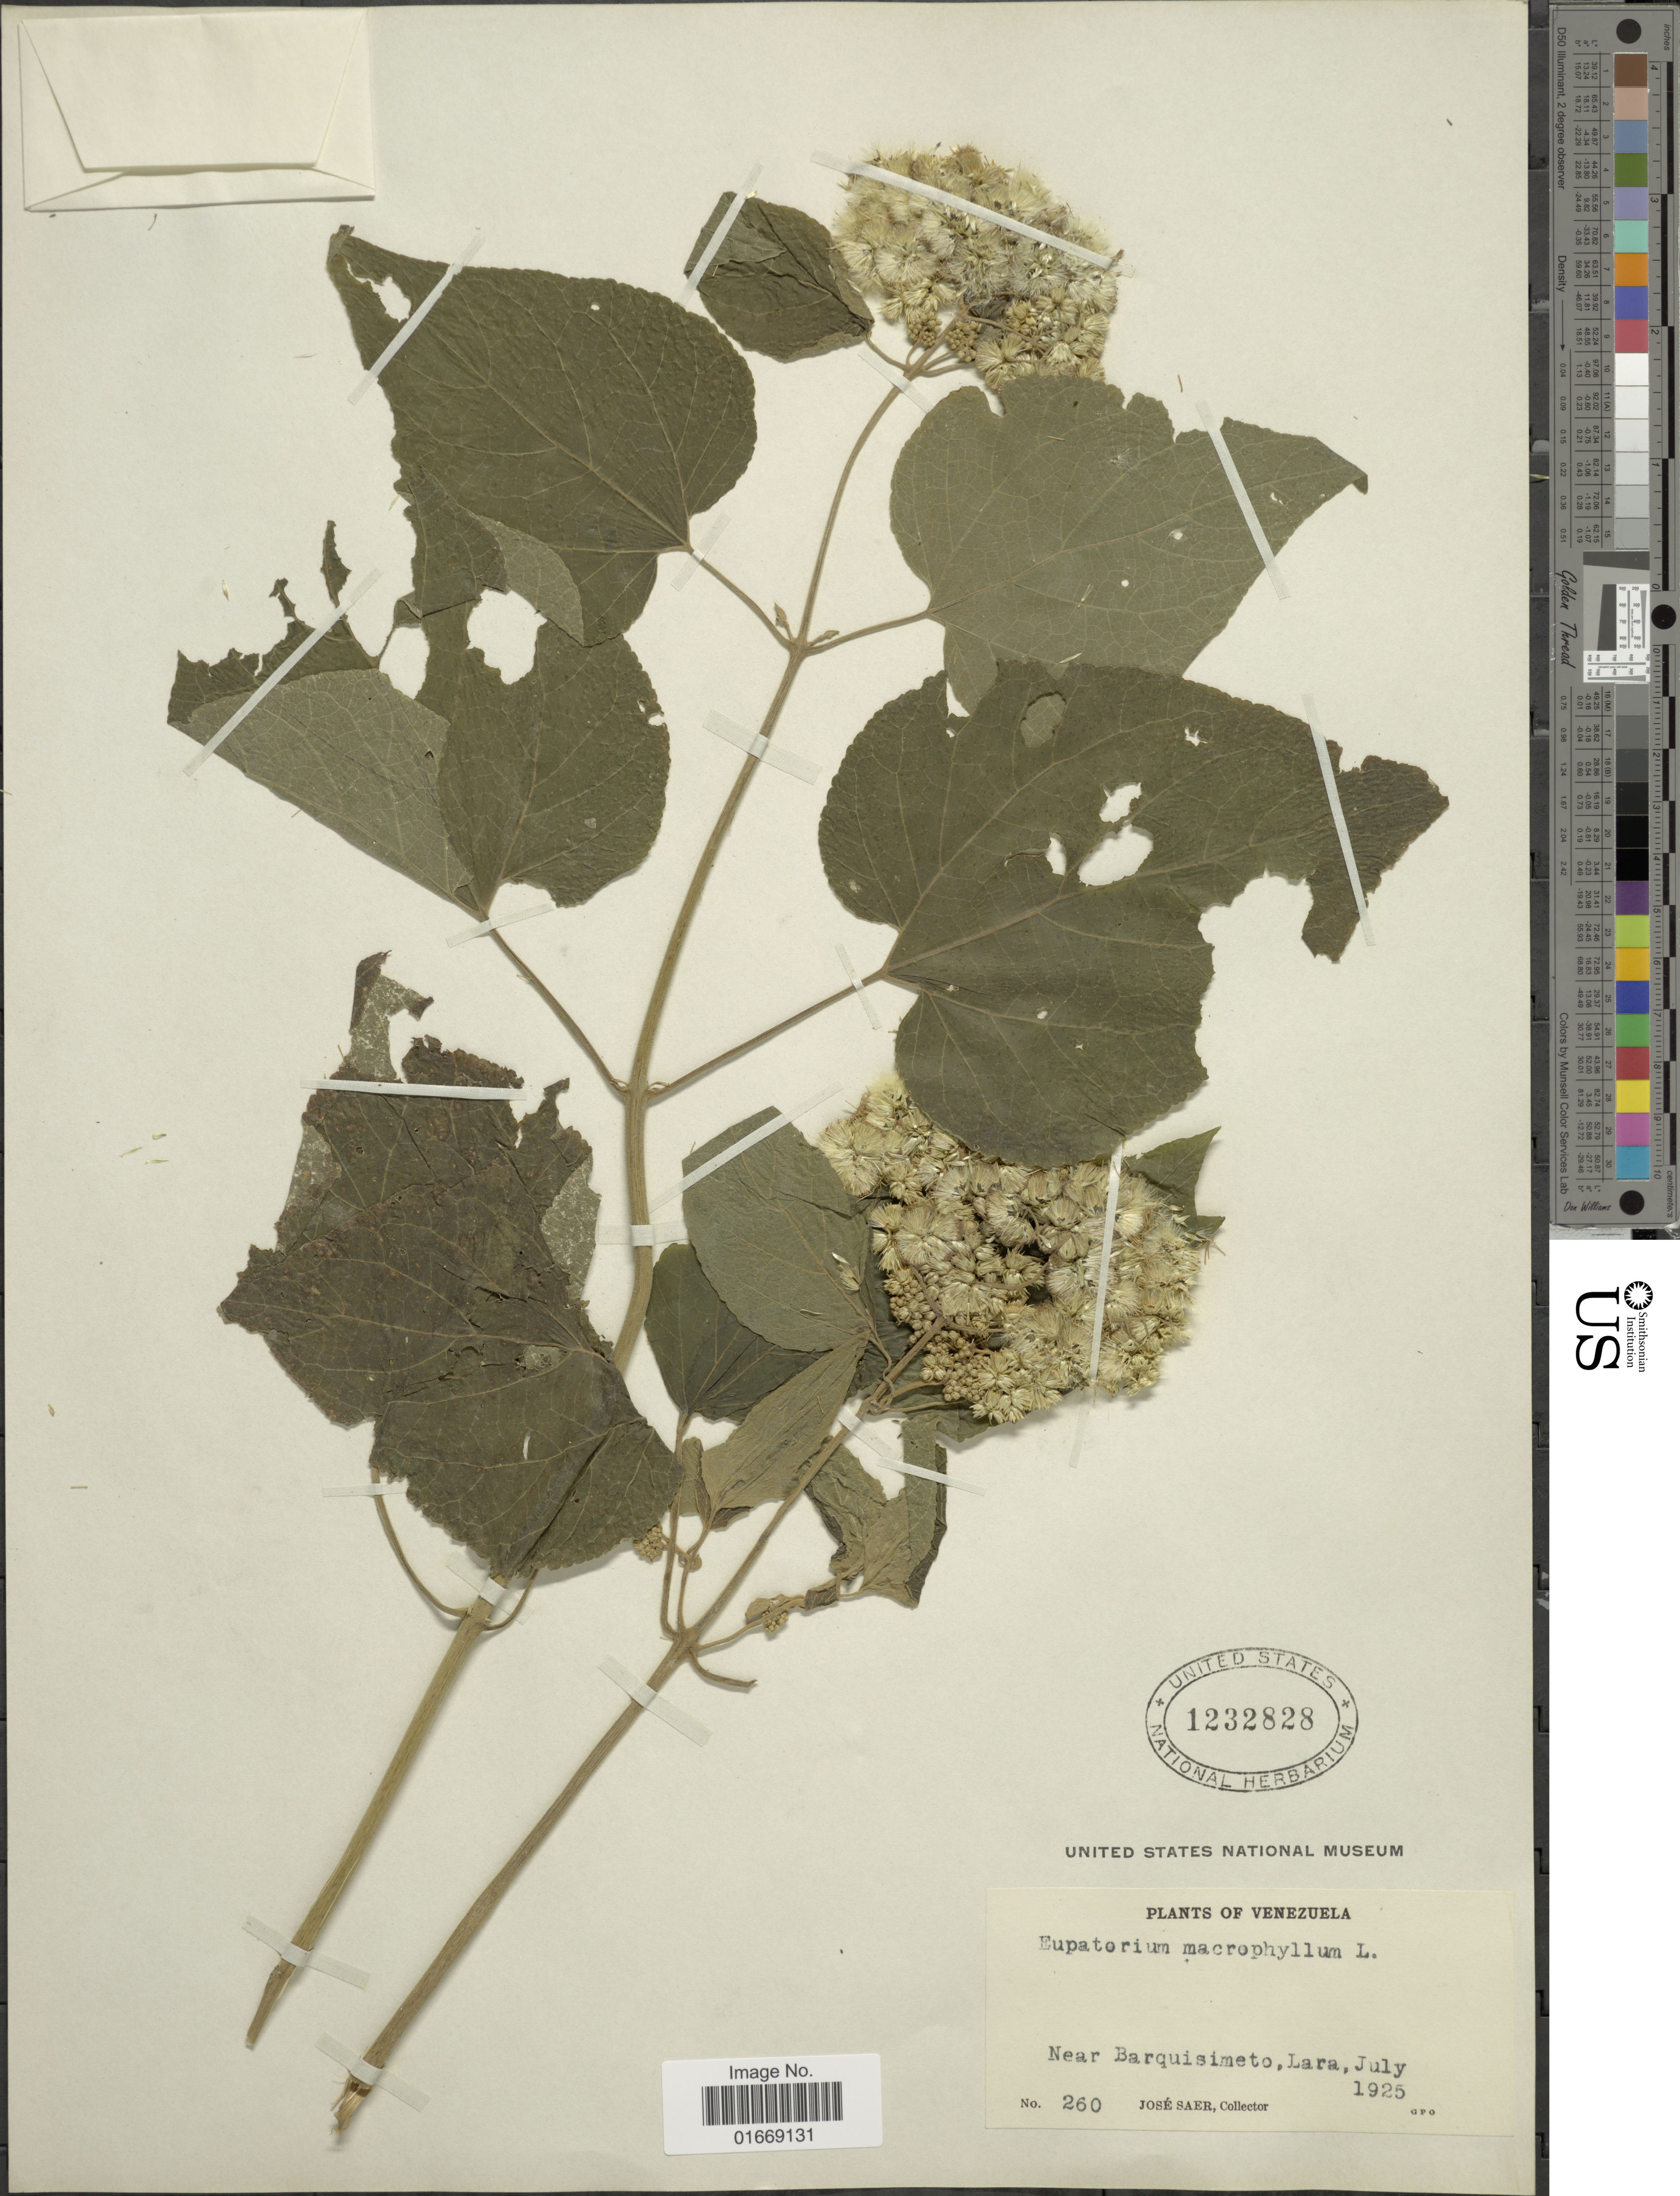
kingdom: Plantae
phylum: Tracheophyta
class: Magnoliopsida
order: Asterales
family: Asteraceae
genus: Hebeclinium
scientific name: Hebeclinium macrophyllum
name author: (L.) DC.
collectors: J. Saer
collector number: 260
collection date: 1925-07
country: Venezuela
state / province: Lara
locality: Near Barquisimeto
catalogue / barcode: US 1232828